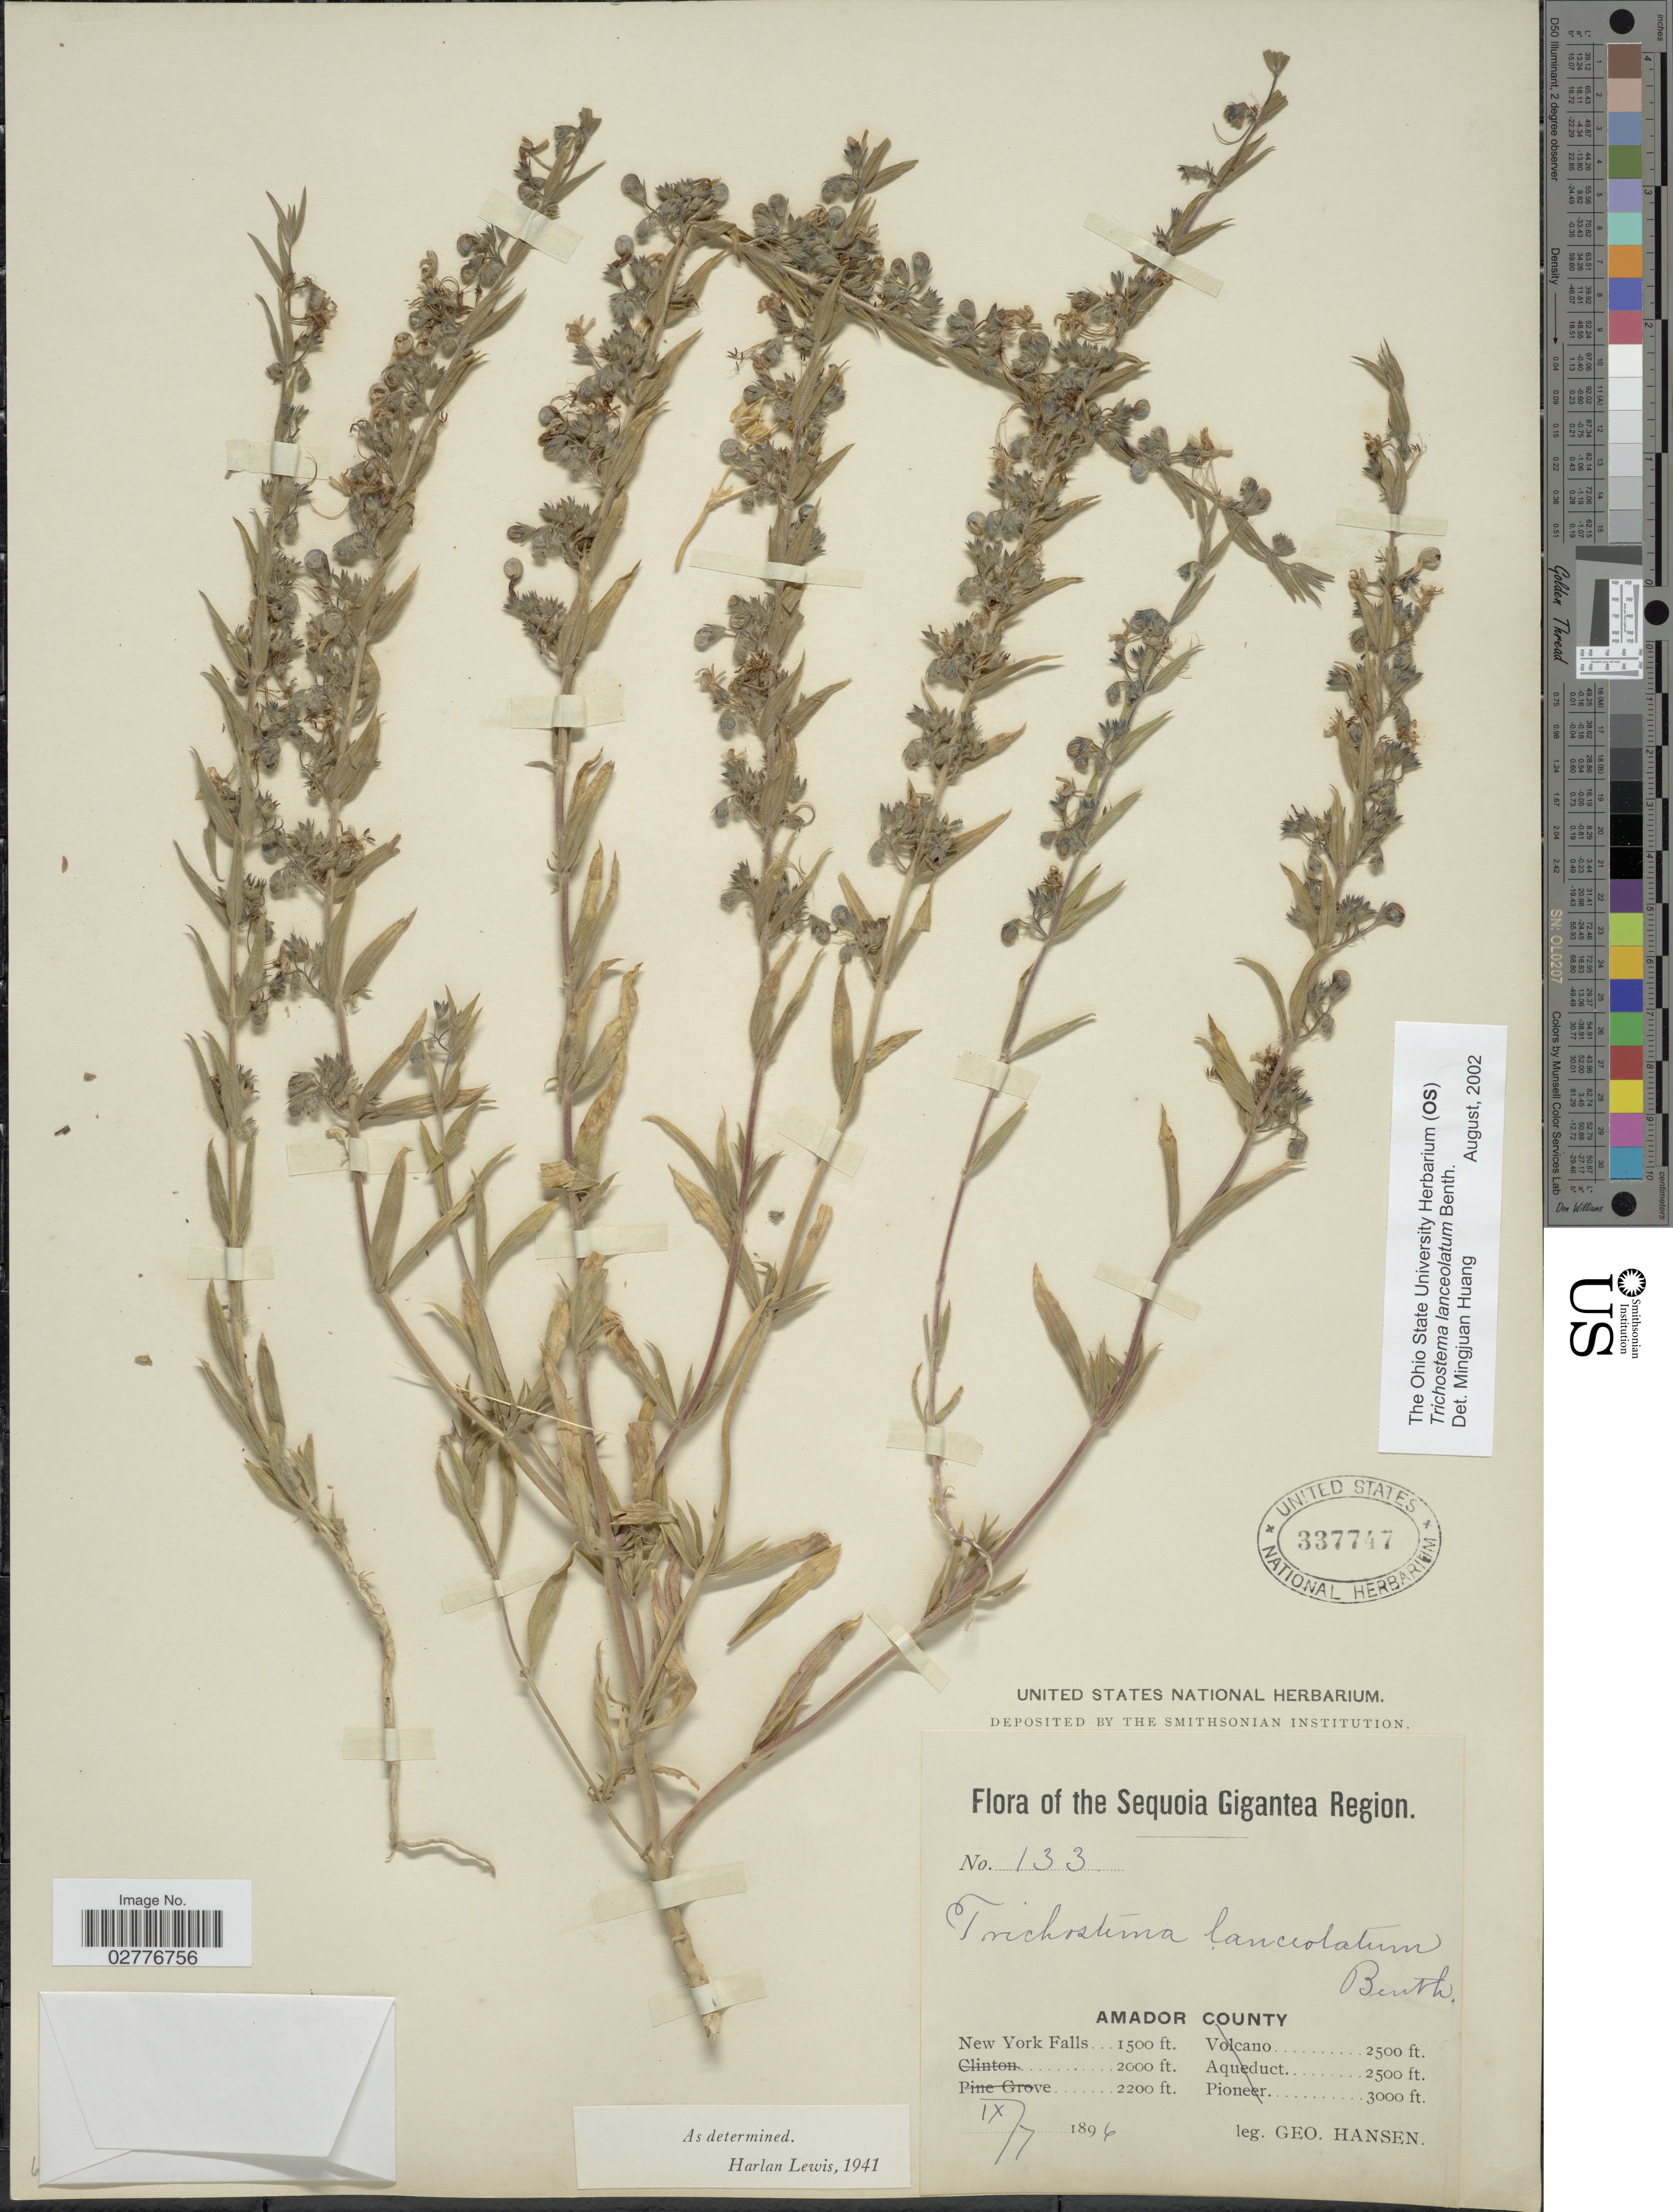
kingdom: Plantae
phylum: Tracheophyta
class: Magnoliopsida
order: Lamiales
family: Lamiaceae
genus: Trichostema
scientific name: Trichostema lanceolatum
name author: Benth.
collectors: G. Hansen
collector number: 133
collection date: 1896-09-07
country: United States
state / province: California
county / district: Amador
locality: Sequoia Gigantea Region. Amador County. New York Falls.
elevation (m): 457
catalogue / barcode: US 337747